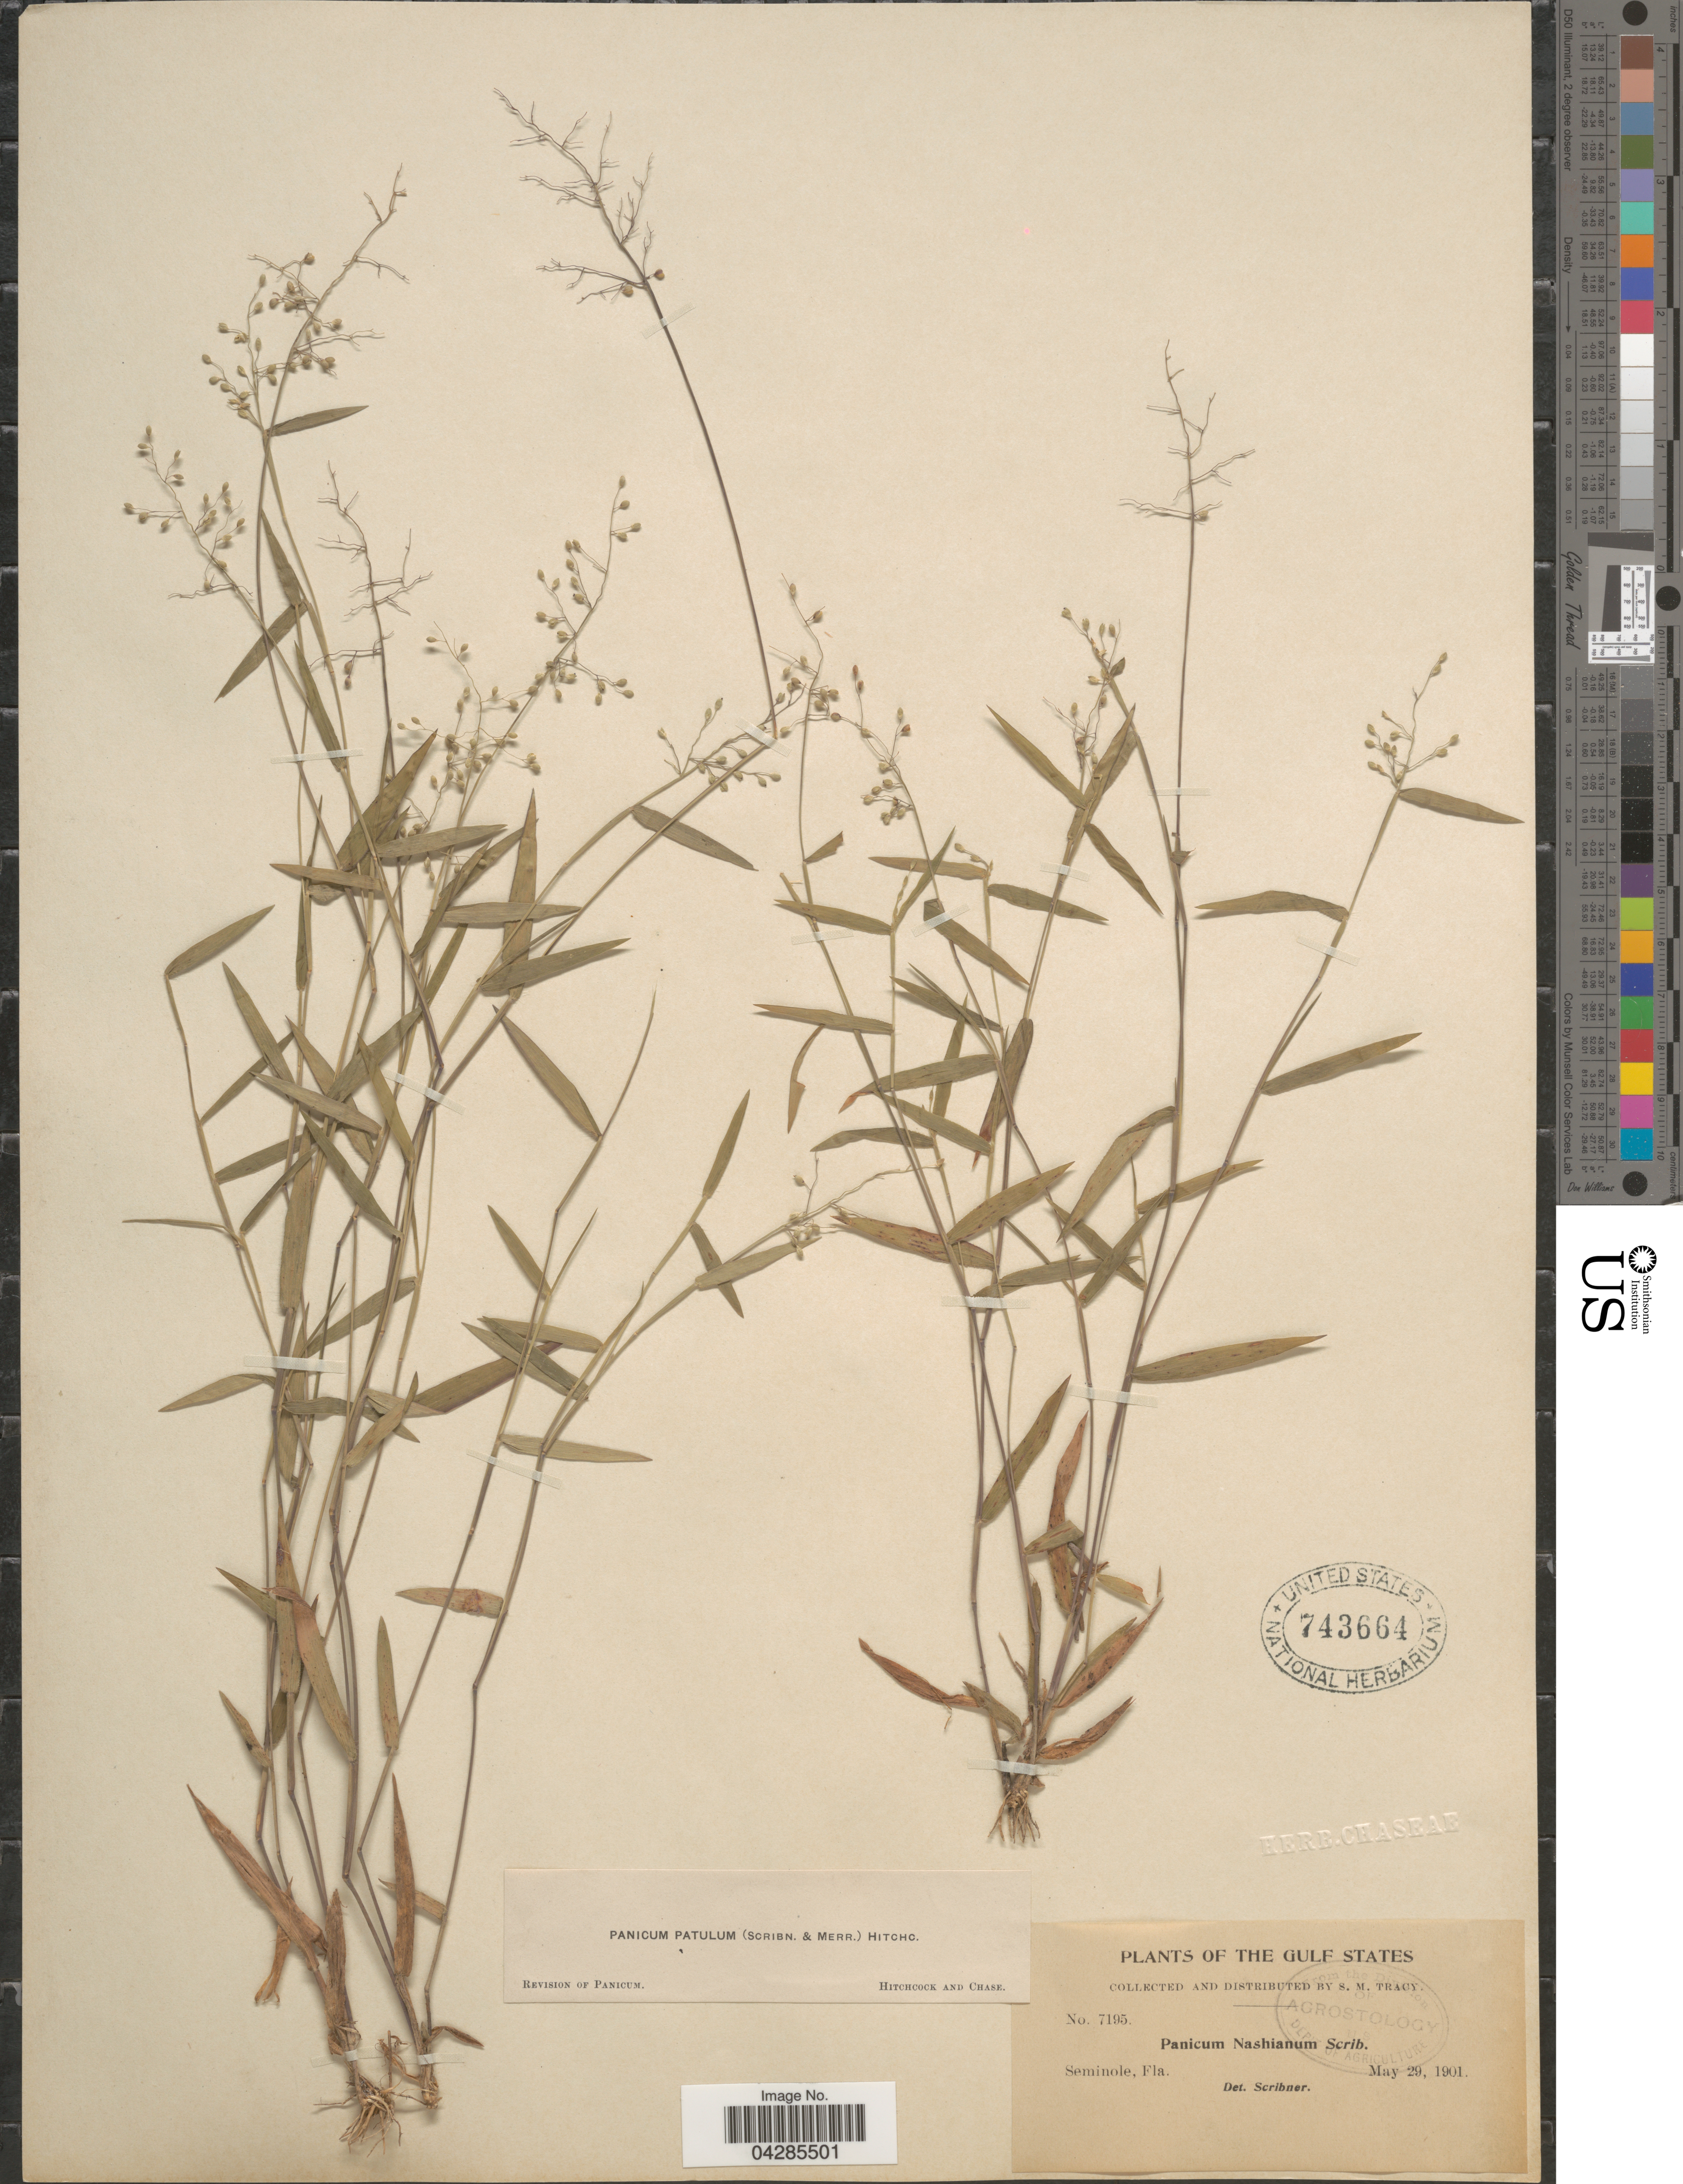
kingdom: Plantae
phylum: Tracheophyta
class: Liliopsida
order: Poales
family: Poaceae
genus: Dichanthelium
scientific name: Dichanthelium portoricense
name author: (Desv. ex Ham.) B.F. Hansen & Wunderlin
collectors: S. M. Tracy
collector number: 7195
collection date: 1901-05-29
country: United States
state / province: Florida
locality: The Gulf States. Seminole.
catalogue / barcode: US 743664